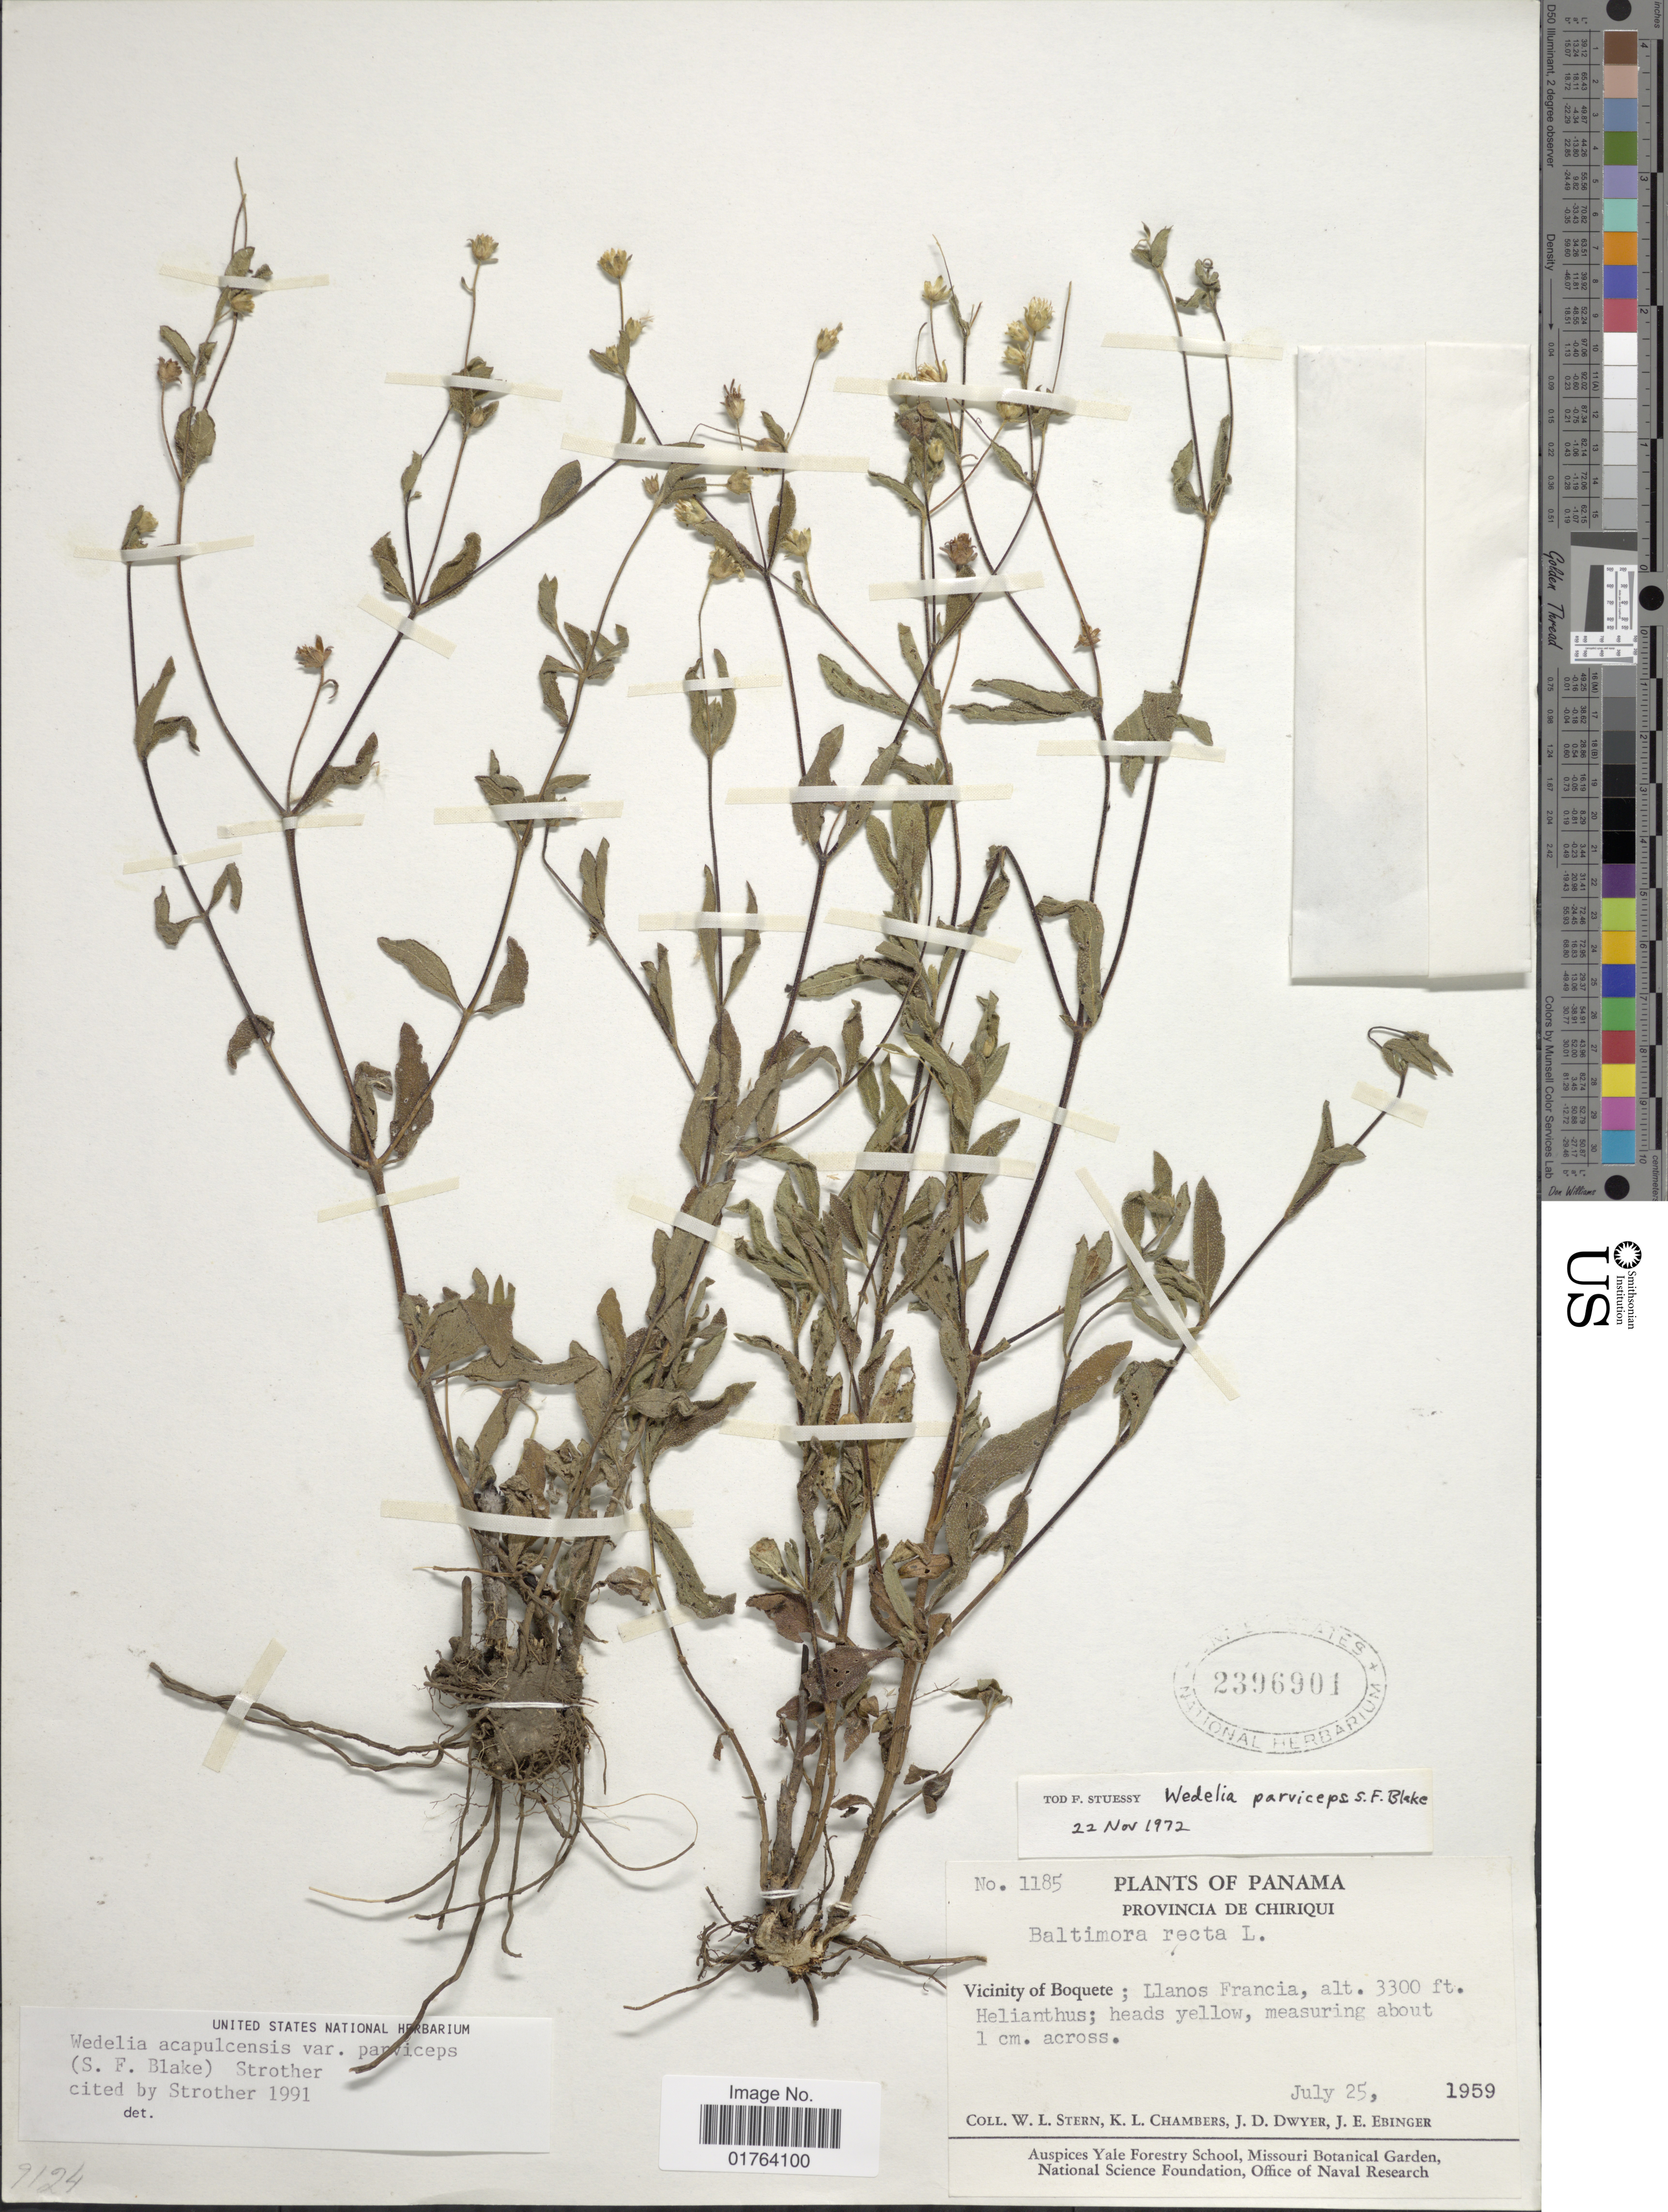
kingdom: Plantae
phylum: Tracheophyta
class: Magnoliopsida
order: Asterales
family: Asteraceae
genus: Wedelia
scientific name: Wedelia acapulcensis var. parviceps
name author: (S.F. Blake) Strother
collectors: W. L. Stern, K. Chambers, J. D. Dwyer & J. Ebinger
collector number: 1185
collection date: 1959-07-25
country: Panama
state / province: Chiriqui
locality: Vicinity of Boquete; Llanos Francia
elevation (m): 1006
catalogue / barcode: US 2396901